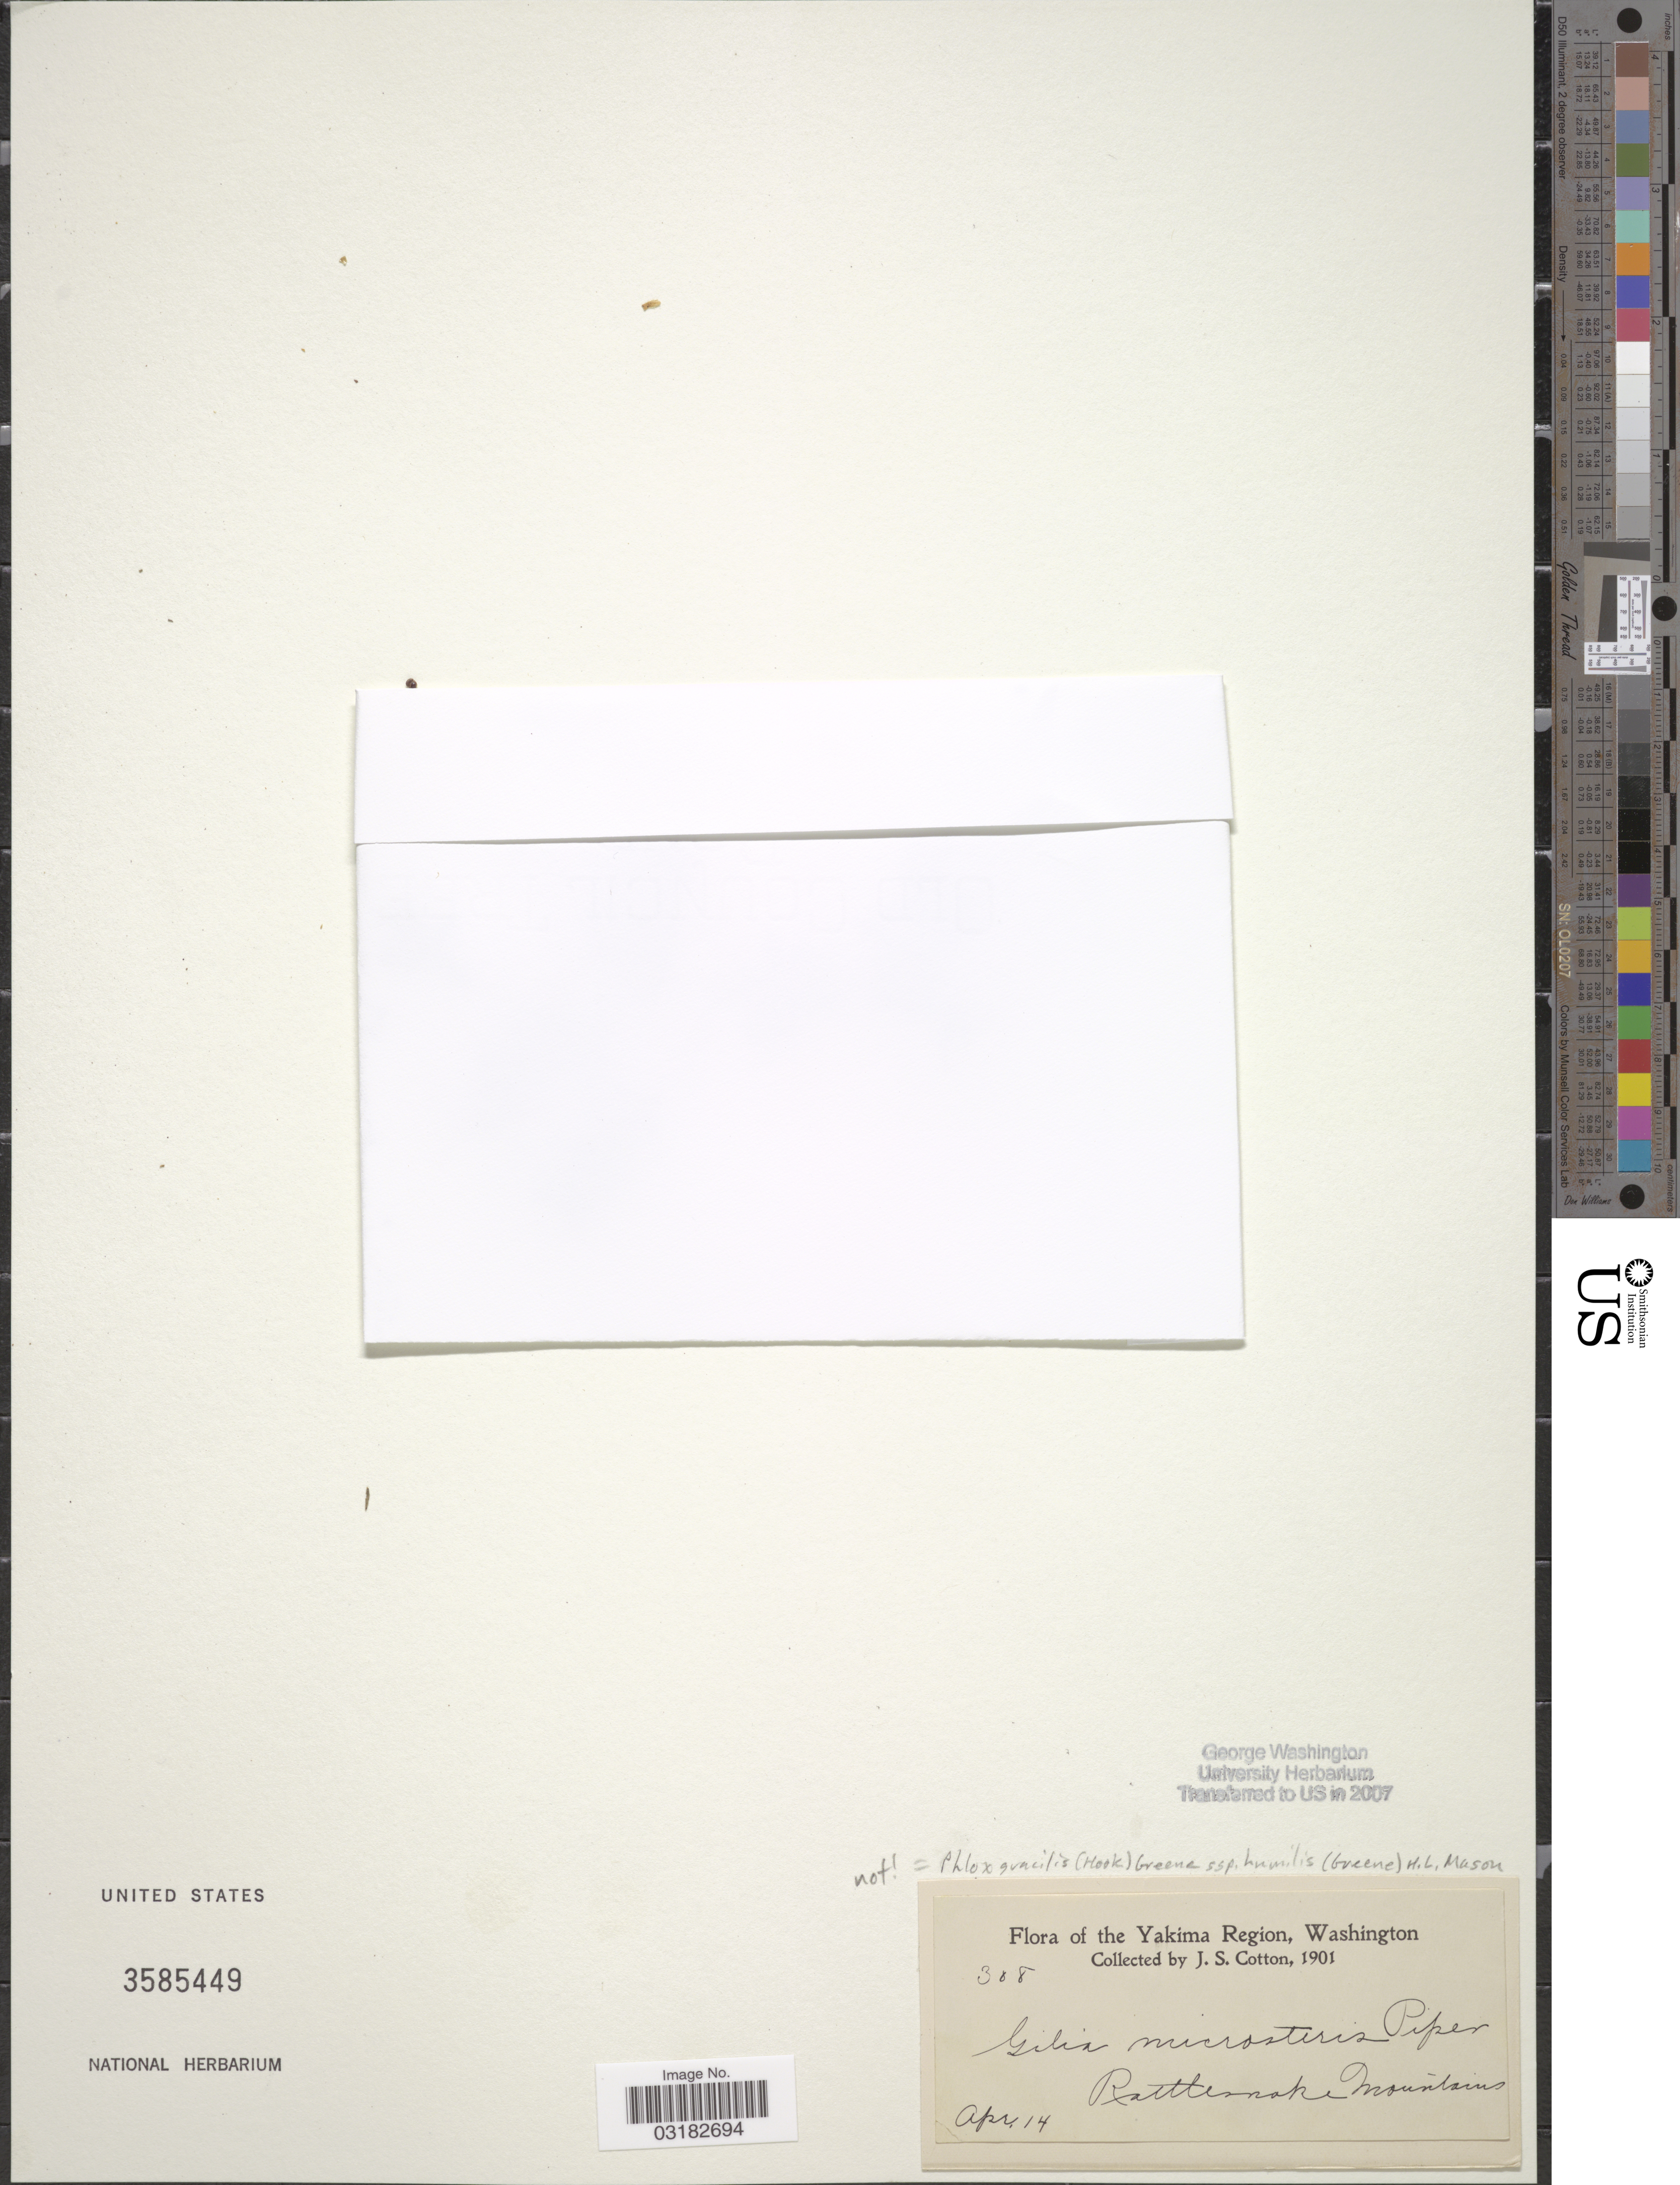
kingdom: Plantae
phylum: Tracheophyta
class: Magnoliopsida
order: Ericales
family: Polemoniaceae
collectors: J. S. Cotton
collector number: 308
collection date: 1901-04-14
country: United States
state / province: Washington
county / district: Yakima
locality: Yakima Region. Rattlesnake Mountains.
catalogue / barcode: US 3585449